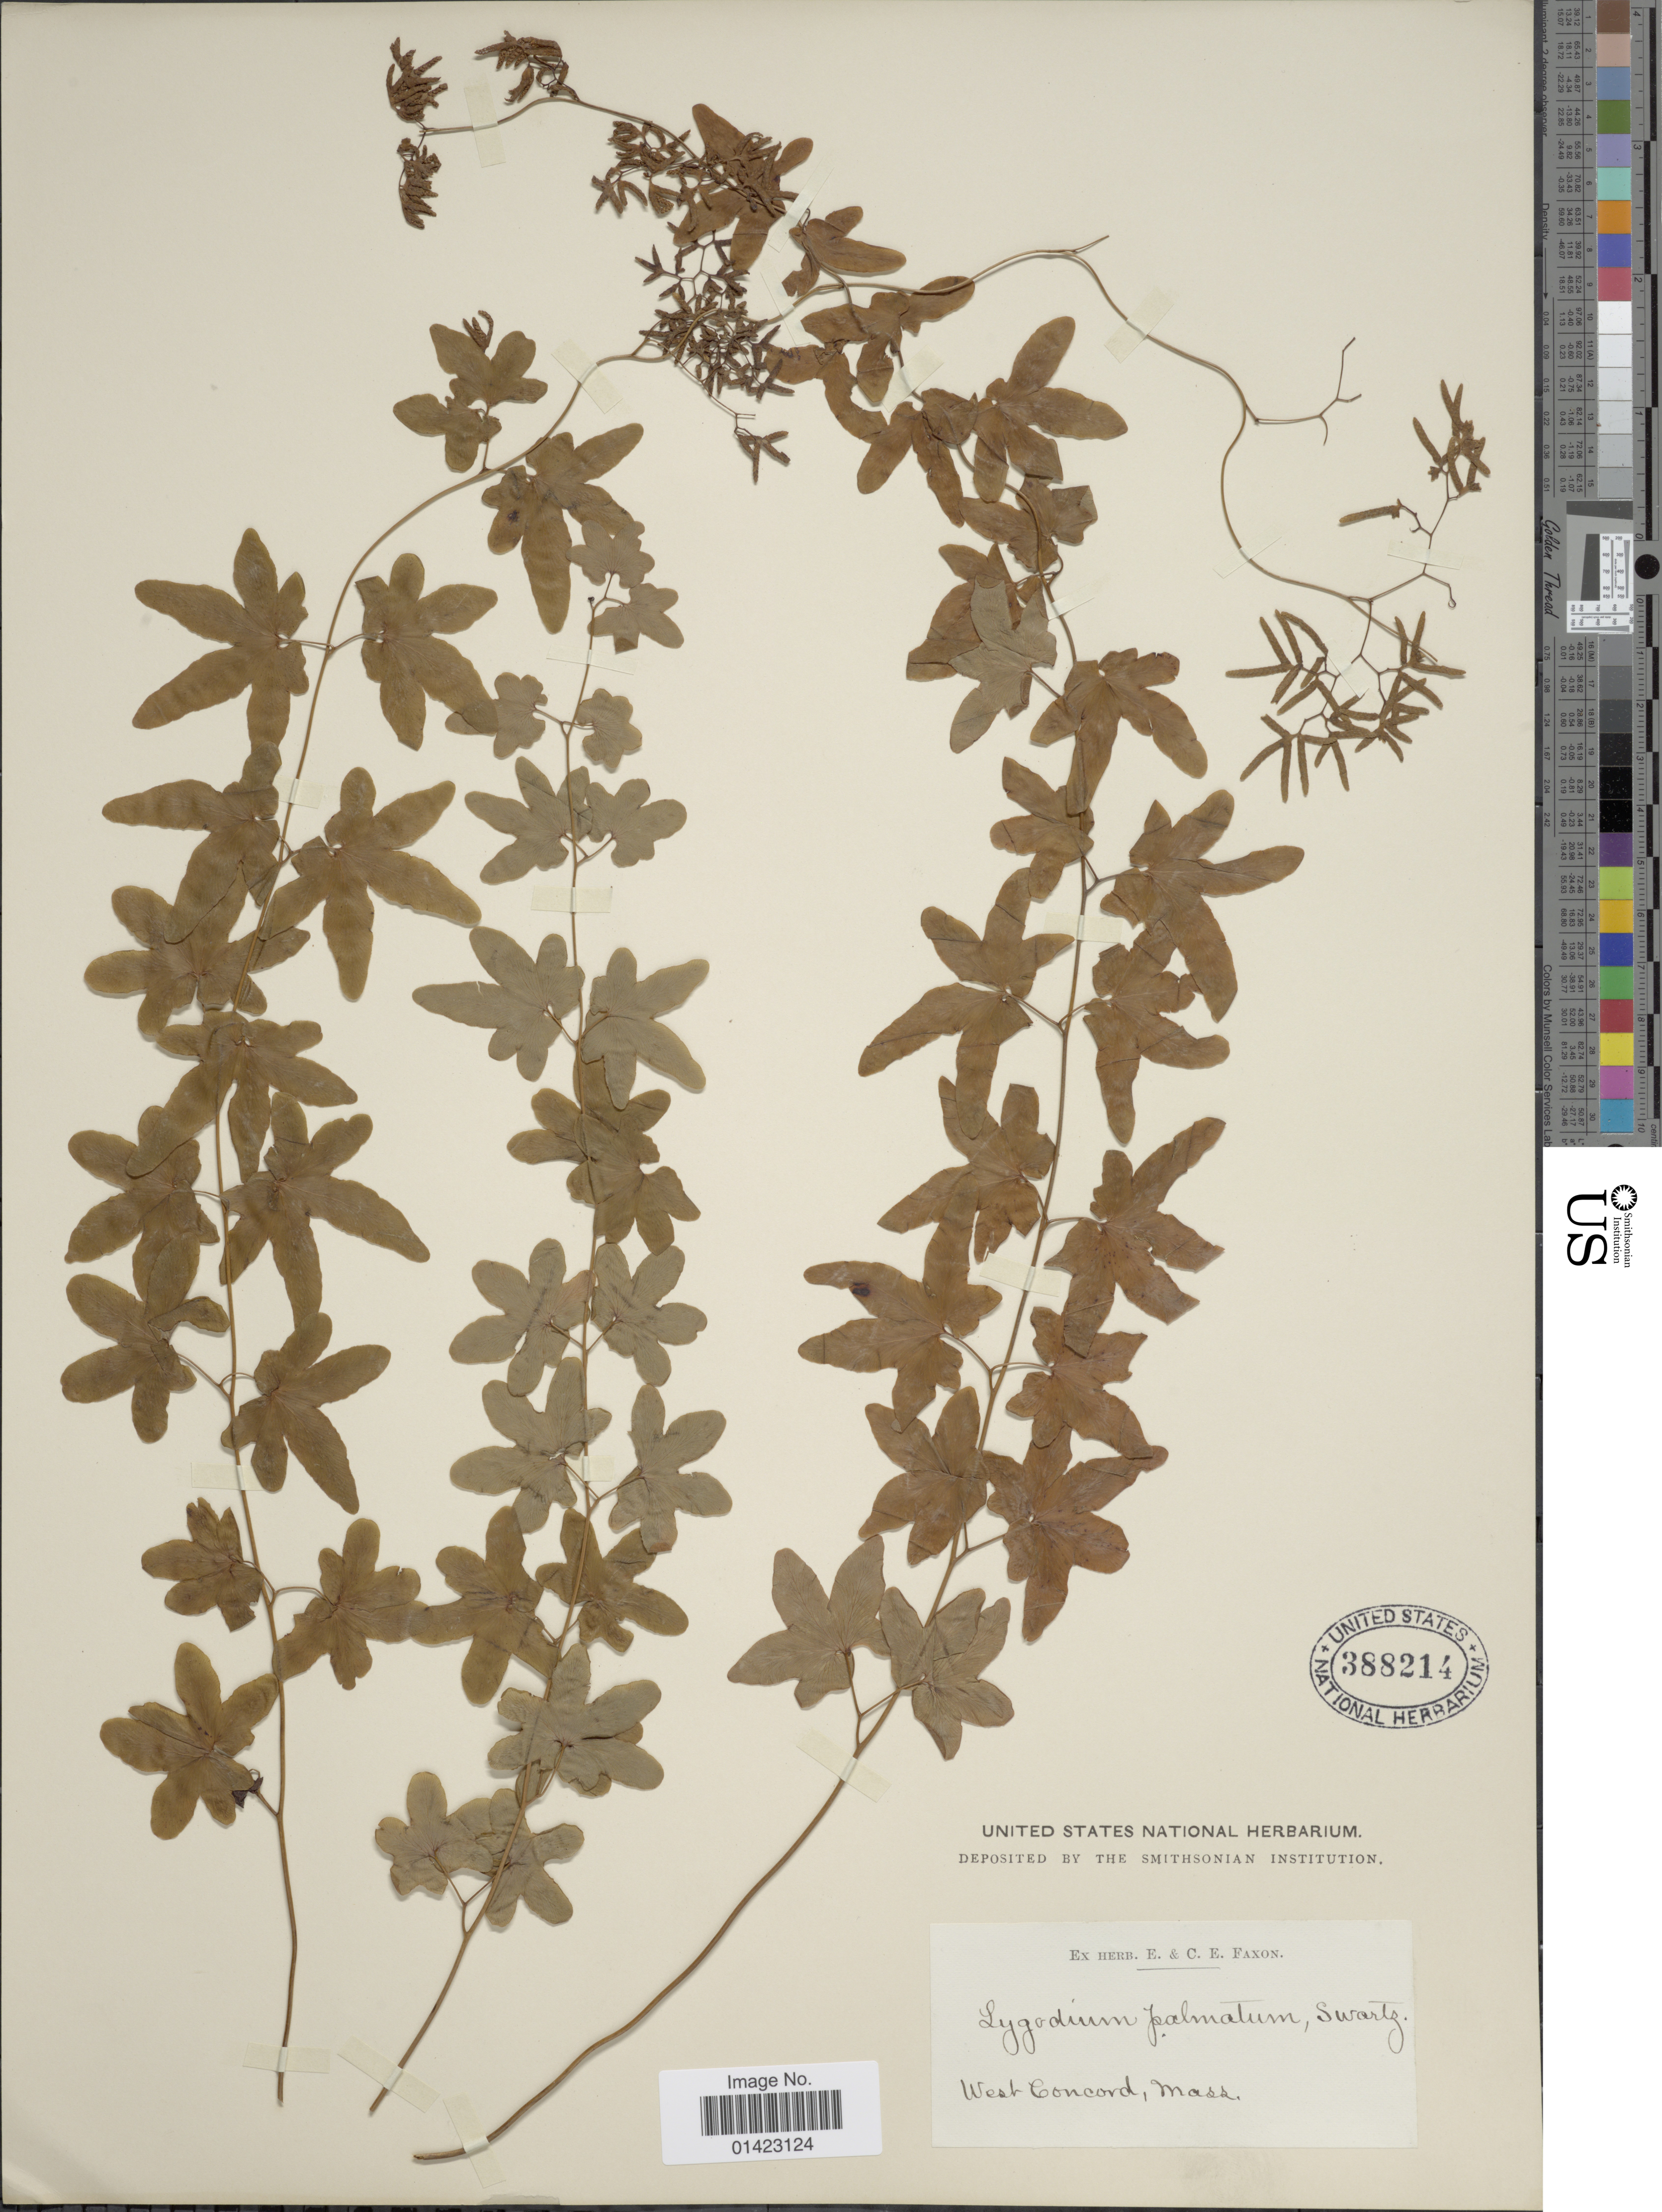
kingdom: Plantae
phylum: Tracheophyta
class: Polypodiopsida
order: Schizaeales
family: Lygodiaceae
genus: Lygodium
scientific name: Lygodium palmatum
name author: (Bernh.) Sw.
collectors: ex herb. E. & C.E. Faxon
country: United States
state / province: Massachusetts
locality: West Concord, Mass.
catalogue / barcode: US 388214